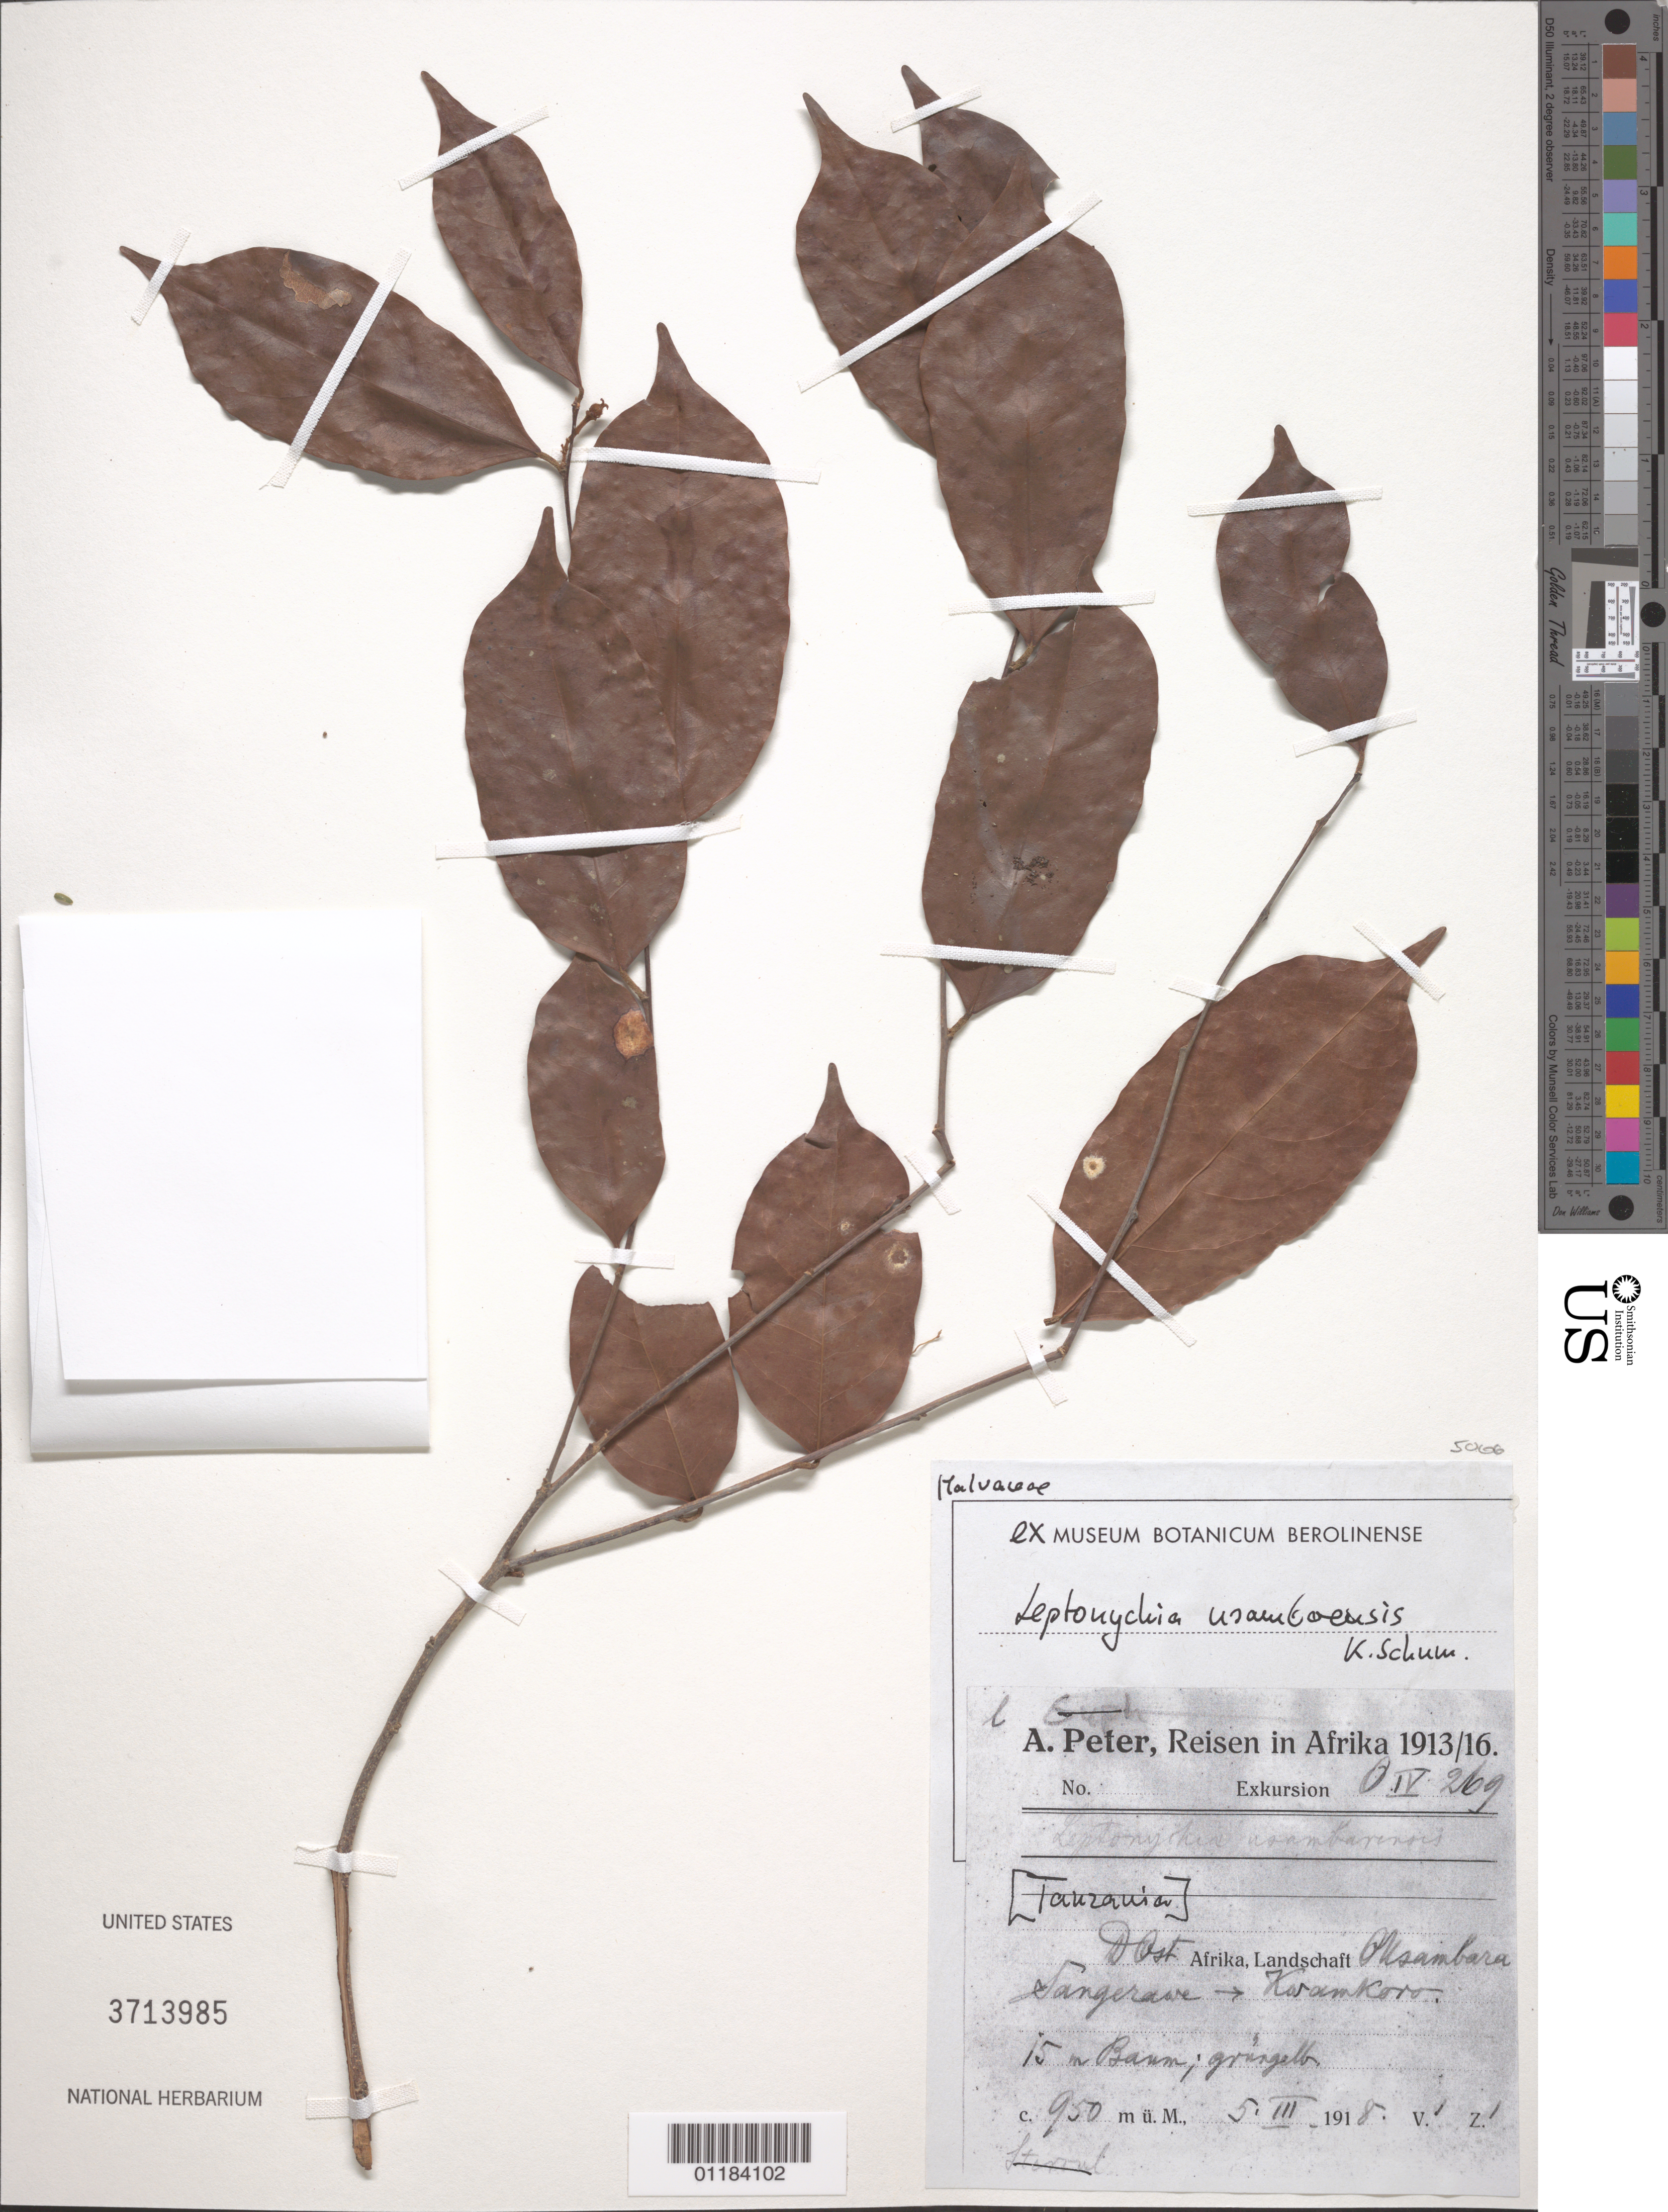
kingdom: Plantae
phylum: Tracheophyta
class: Magnoliopsida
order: Malvales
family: Malvaceae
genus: Leptonychia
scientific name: Leptonychia usambarensis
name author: K. Schum.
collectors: A. Peter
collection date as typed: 5.III.1918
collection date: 1918-03-05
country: Tanzania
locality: Afrika. Deutsch Ost-Afrika: Landschaft O. - Usambara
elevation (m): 950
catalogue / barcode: US 3713985